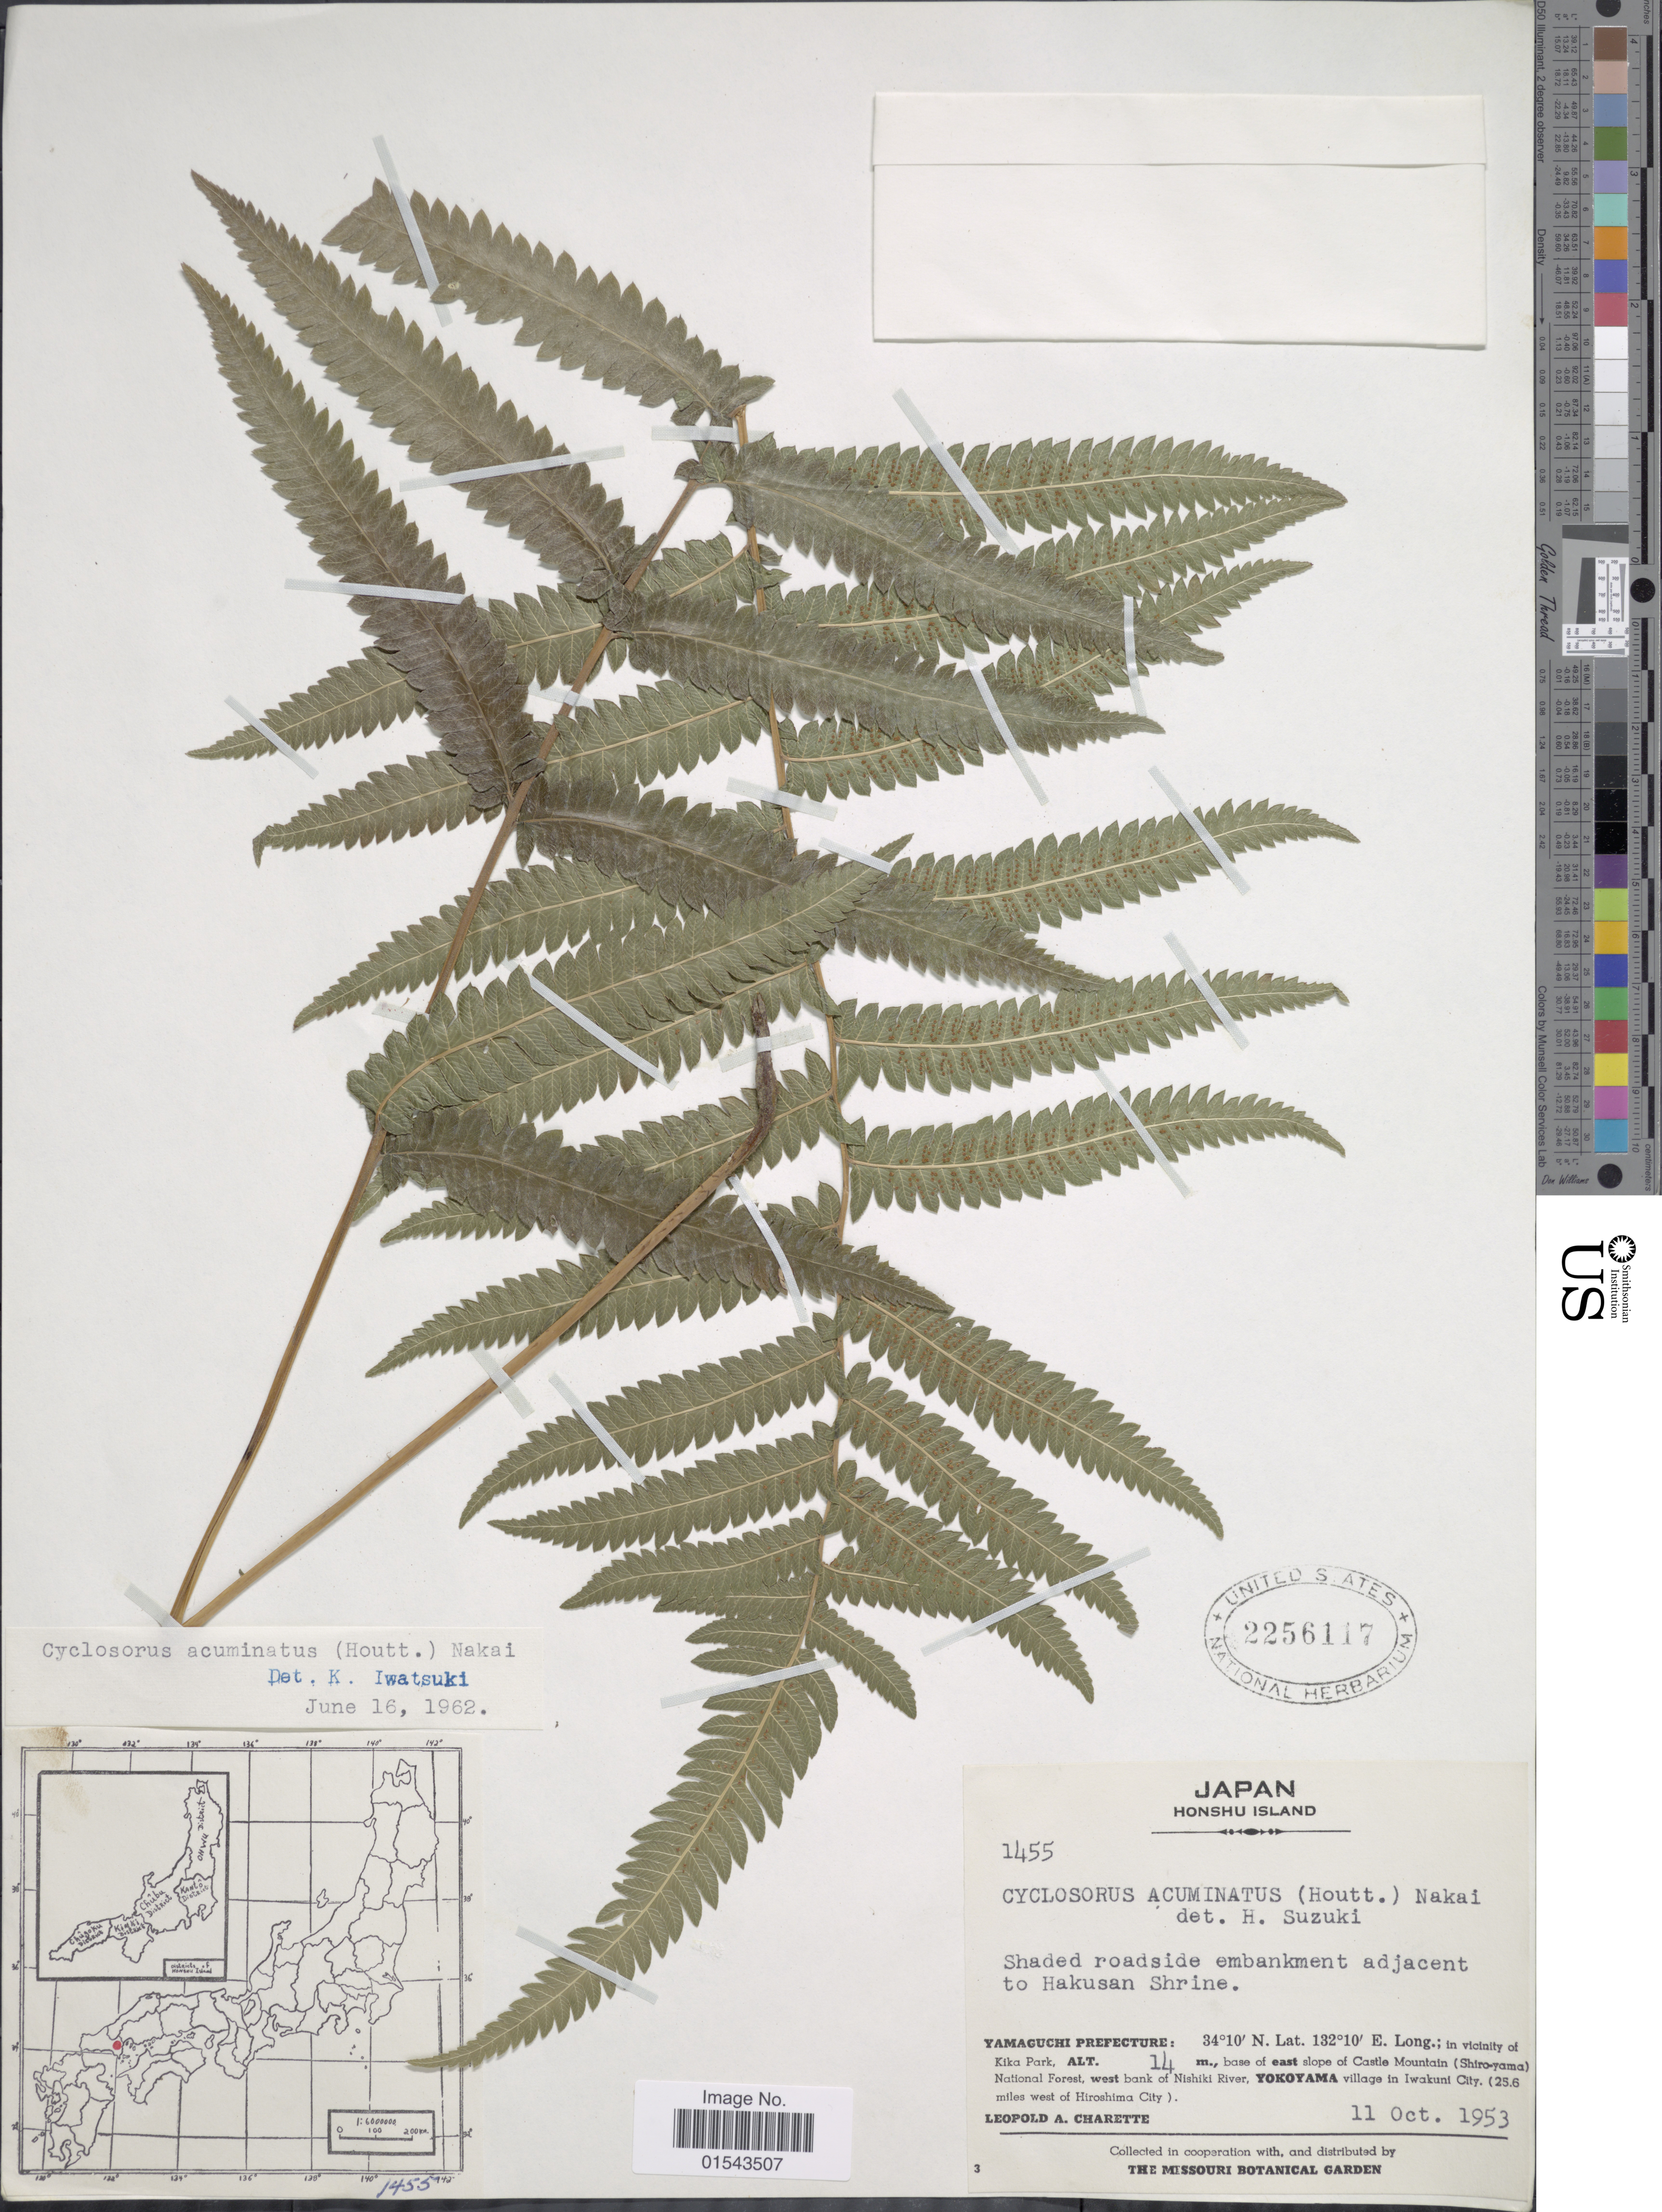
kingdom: Plantae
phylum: Tracheophyta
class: Polypodiopsida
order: Polypodiales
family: Thelypteridaceae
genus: Christella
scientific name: Christella acuminata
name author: (Houtt.) H. Lév.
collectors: L. A. Charette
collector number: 1455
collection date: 1953-10-11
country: Japan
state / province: Yamaguti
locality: Honshu Island. In vicinity of Kika Park, base east slope of Castle Mountain (shiro-yama) National forest, west bank of Nishiki River. Yokoyama village in Iwakuni City (25.6 miles west of Hiroshima City)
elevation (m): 14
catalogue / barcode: US 2256117